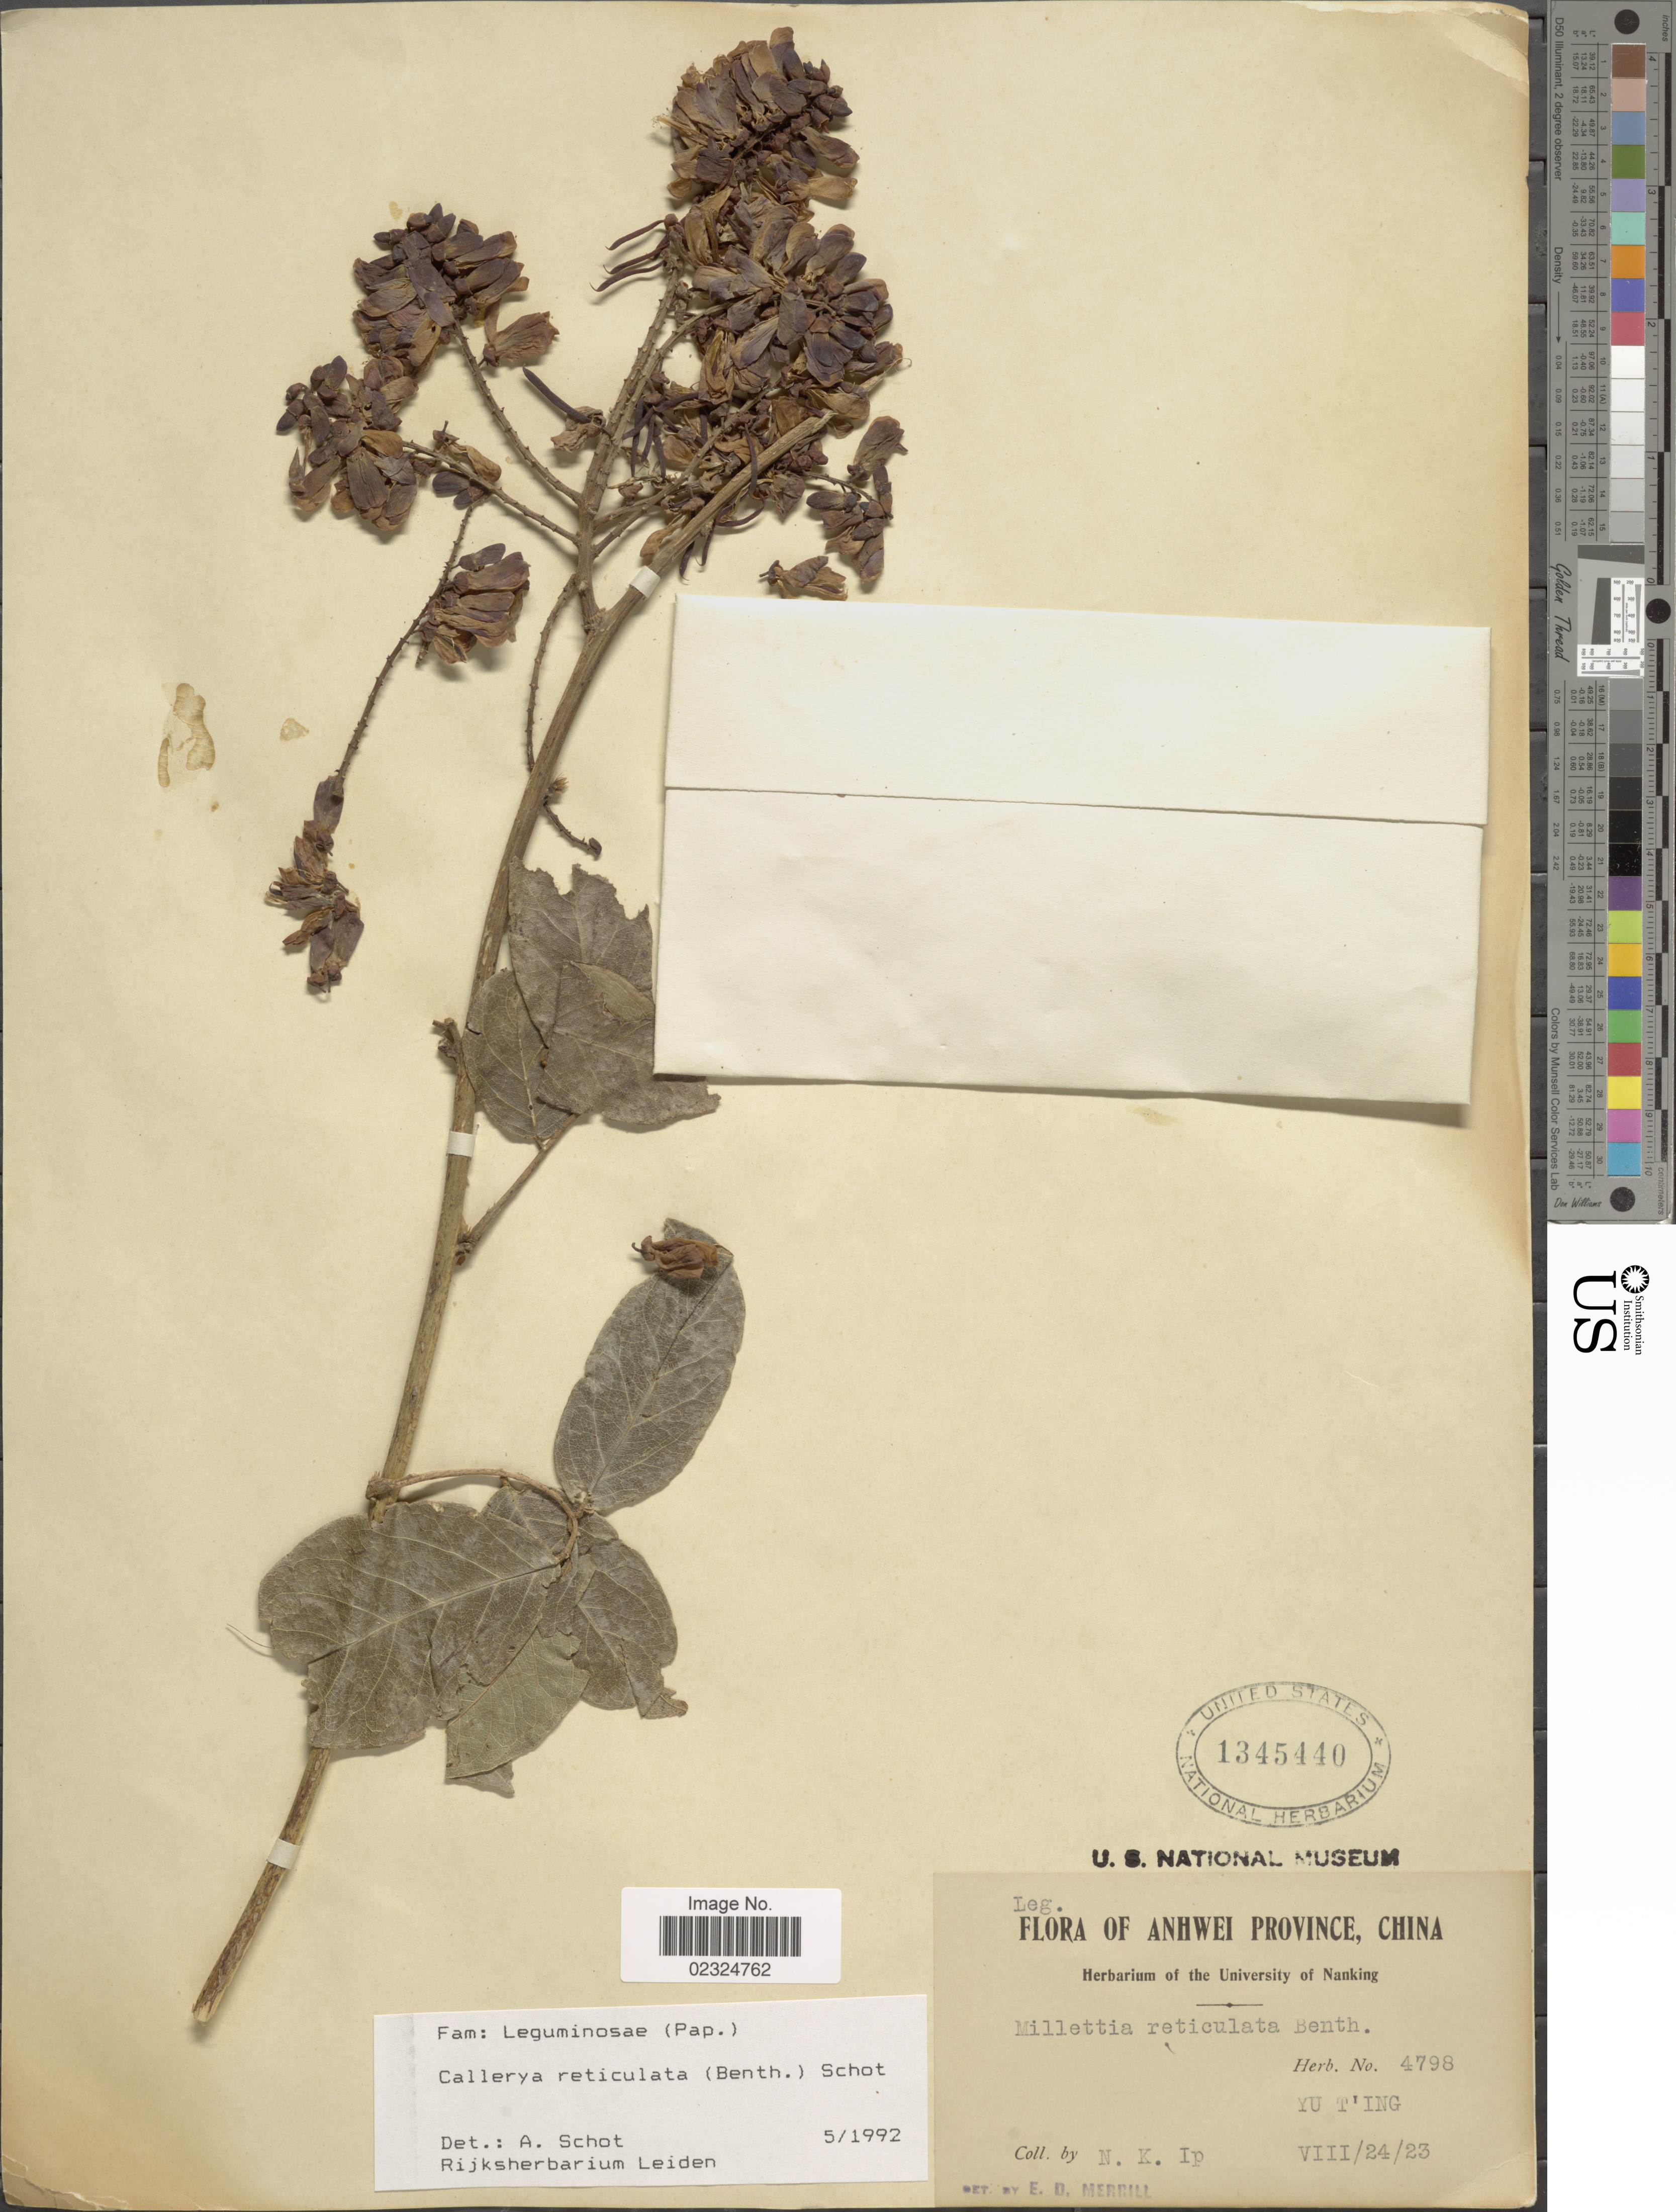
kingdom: Plantae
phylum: Tracheophyta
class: Magnoliopsida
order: Fabales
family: Fabaceae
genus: Wisteriopsis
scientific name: Wisteriopsis reticulata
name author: (Benth.) J. Compton & Schrire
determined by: Strong, Mark T., (BOT), Smithsonian Institution - National Museum of Natural History (UNITED STATES)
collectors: N. Ip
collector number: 4798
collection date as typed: Transcribed d/m/y: 24/8/23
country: China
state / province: Anhui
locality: Yu T'ing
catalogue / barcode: US 1345440